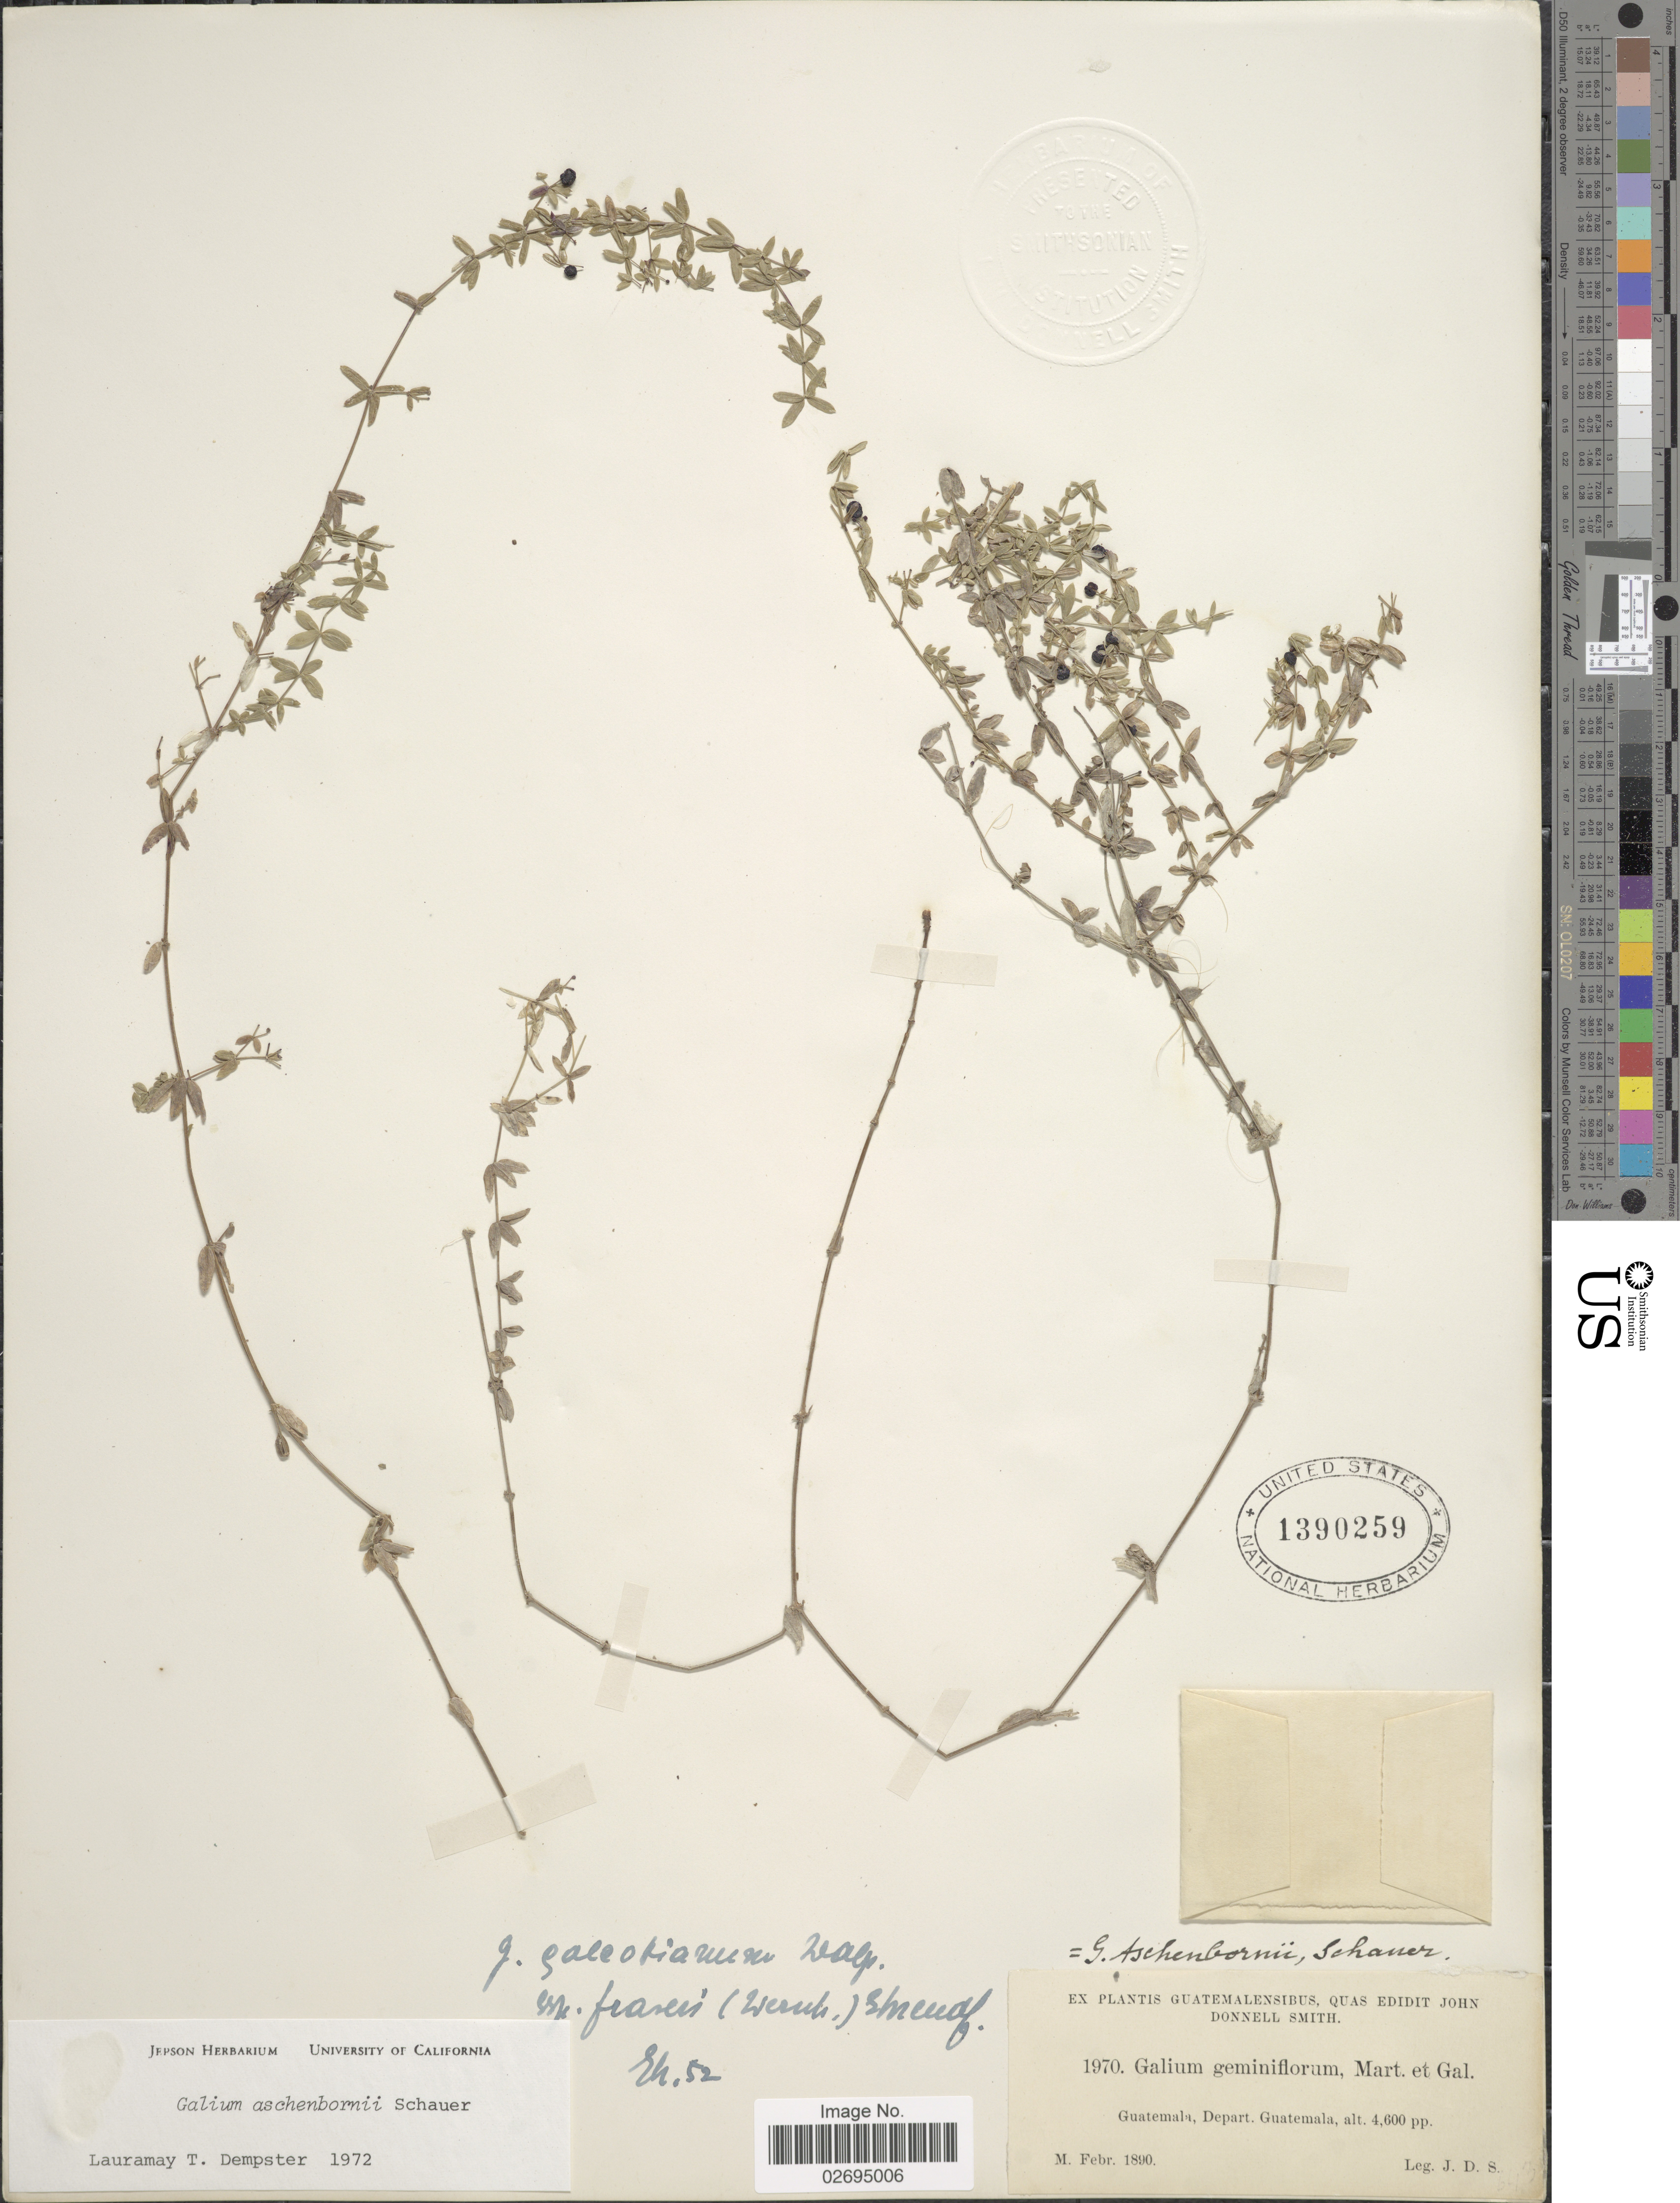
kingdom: Plantae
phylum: Tracheophyta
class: Magnoliopsida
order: Gentianales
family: Rubiaceae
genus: Galium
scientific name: Galium aschenbornii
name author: Schauer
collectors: J. Donnell Smith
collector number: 1970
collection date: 1890-02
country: Guatemala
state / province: Guatemala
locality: Depart. Guatemala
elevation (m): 1402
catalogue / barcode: US 1390259